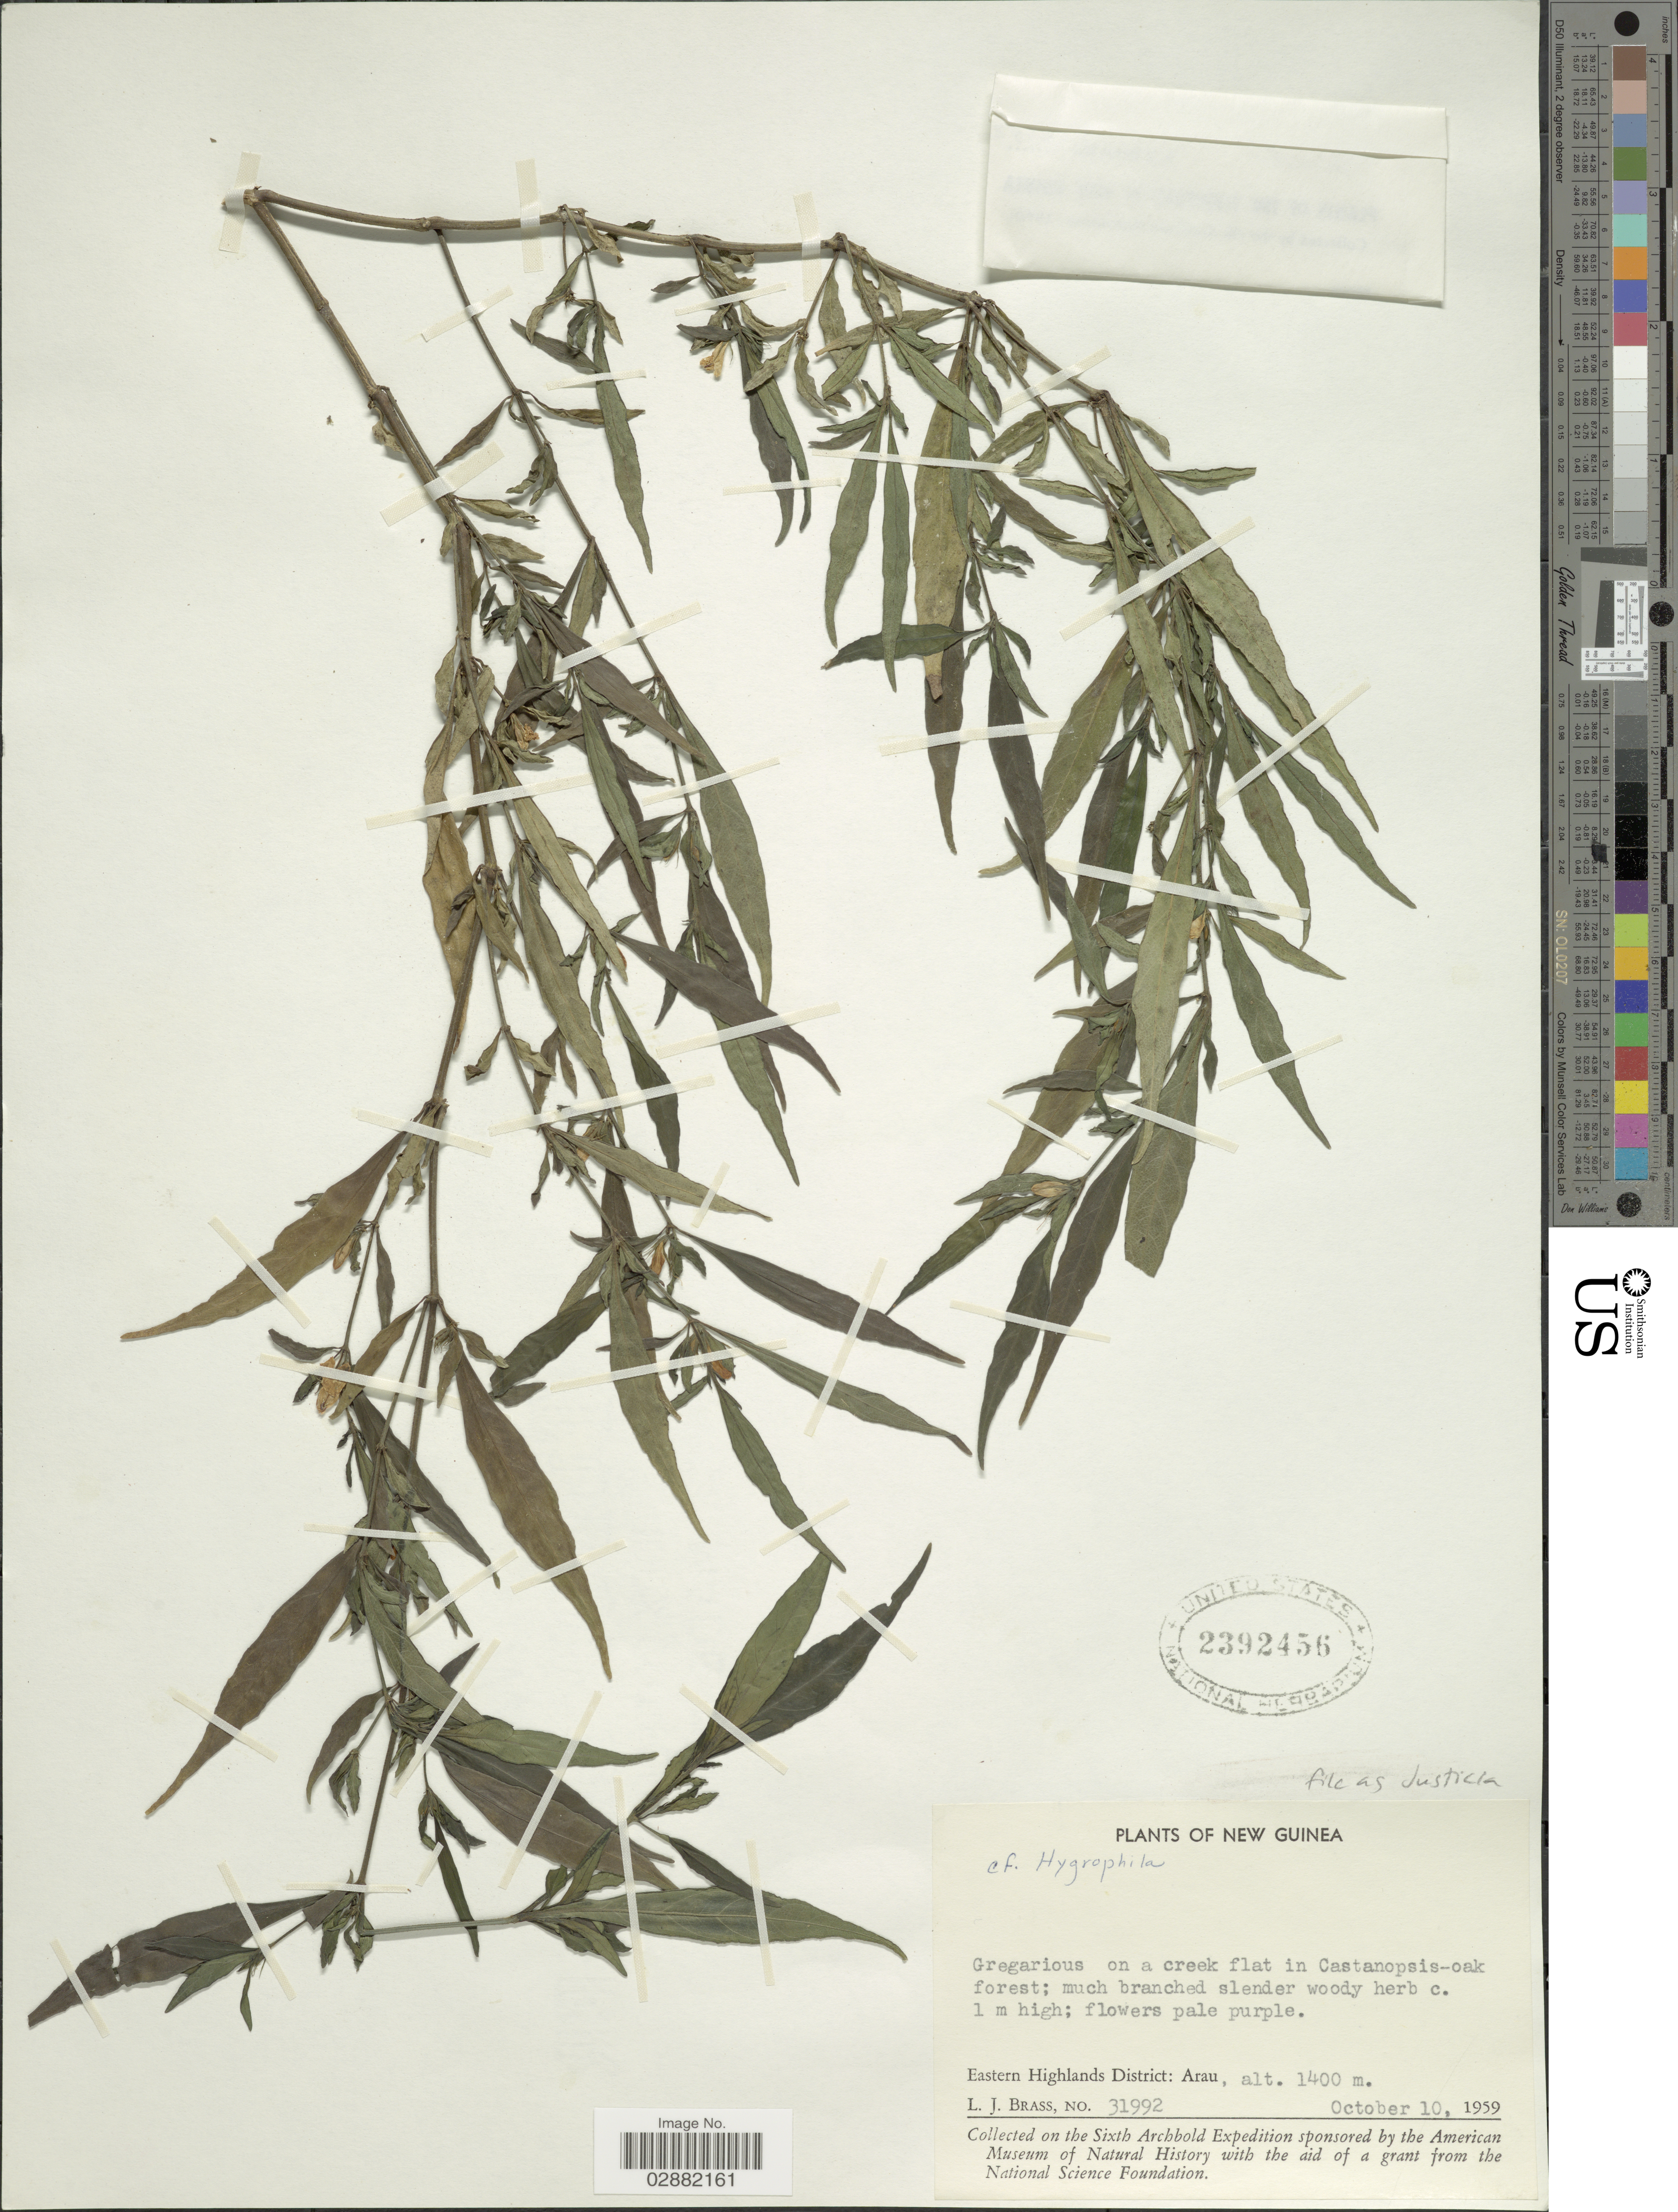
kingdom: Plantae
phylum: Tracheophyta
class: Magnoliopsida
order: Lamiales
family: Acanthaceae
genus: Justicia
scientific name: Justicia sp.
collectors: L. J. Brass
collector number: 31992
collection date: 1959-10-10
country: Papua New Guinea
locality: New Guinea. Eastern Highlands District: Arau.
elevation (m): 1400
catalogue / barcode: US 2392456